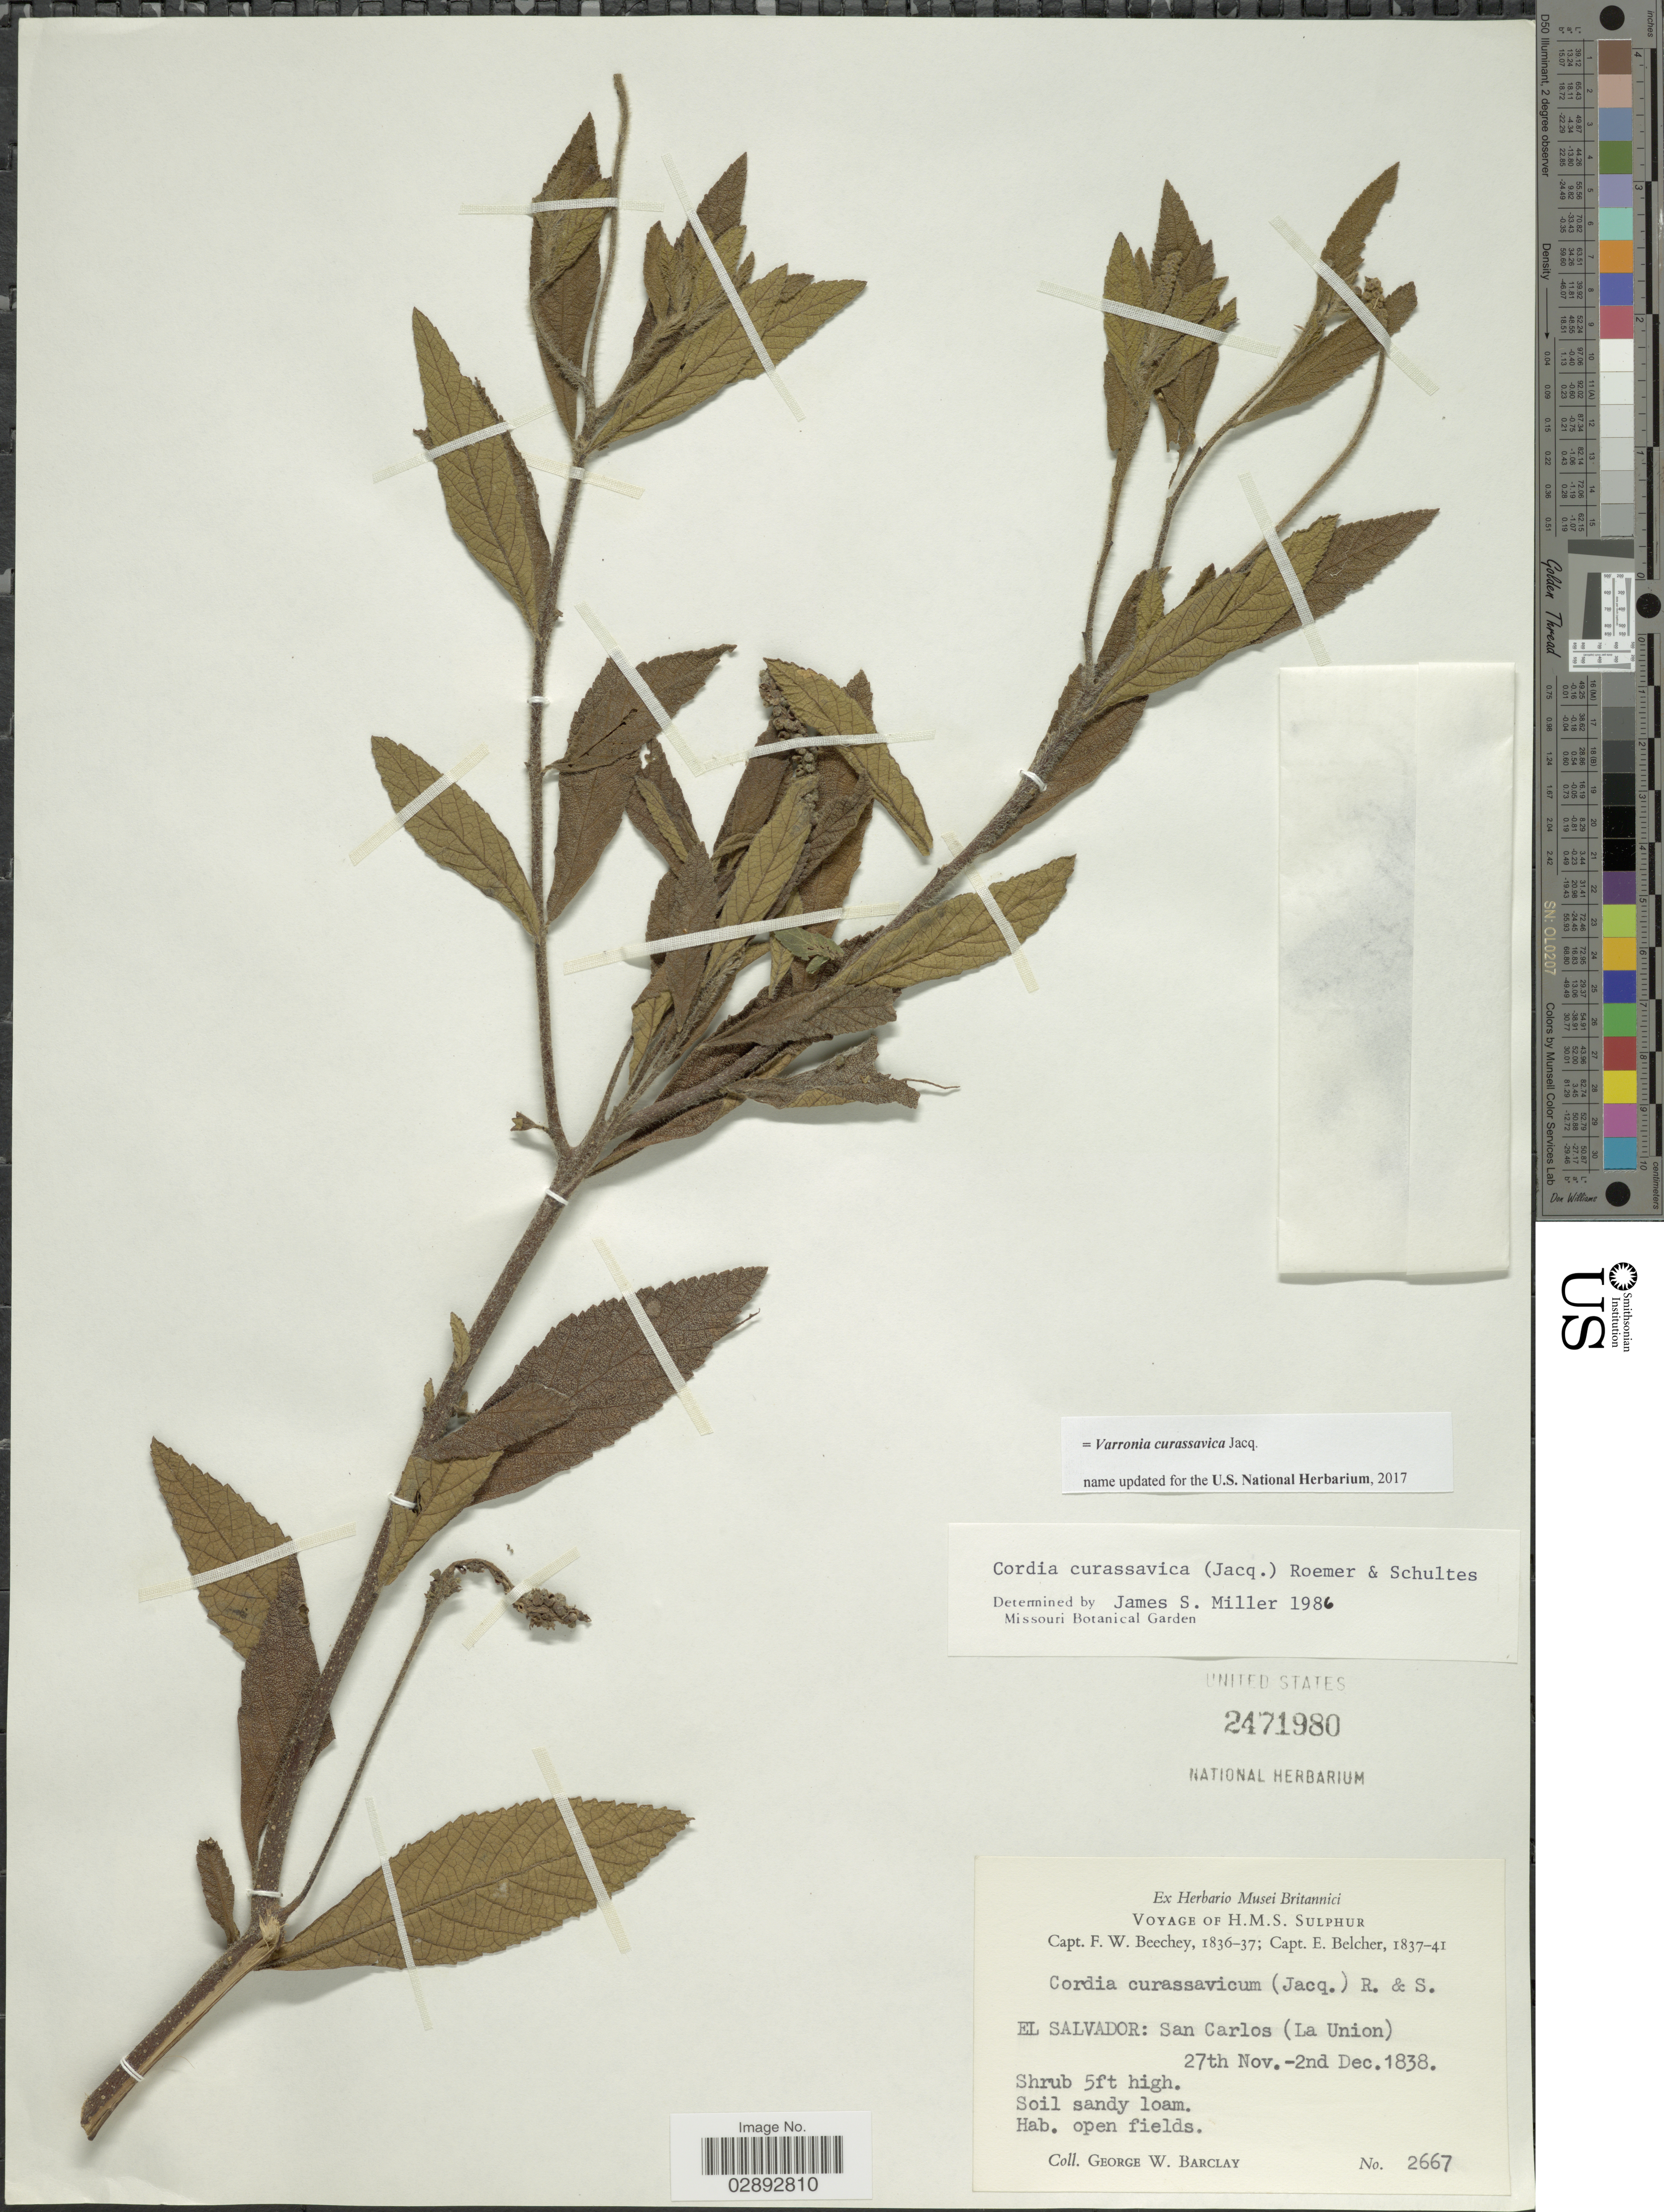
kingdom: Plantae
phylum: Tracheophyta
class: Magnoliopsida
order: Boraginales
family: Cordiaceae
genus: Varronia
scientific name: Varronia curassavica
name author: Jacq.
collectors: G. W. Barclay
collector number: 2667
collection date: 1838-11-27/1838-12-02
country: El Salvador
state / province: La Union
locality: San Carlos (La Union).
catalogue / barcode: US 2471980